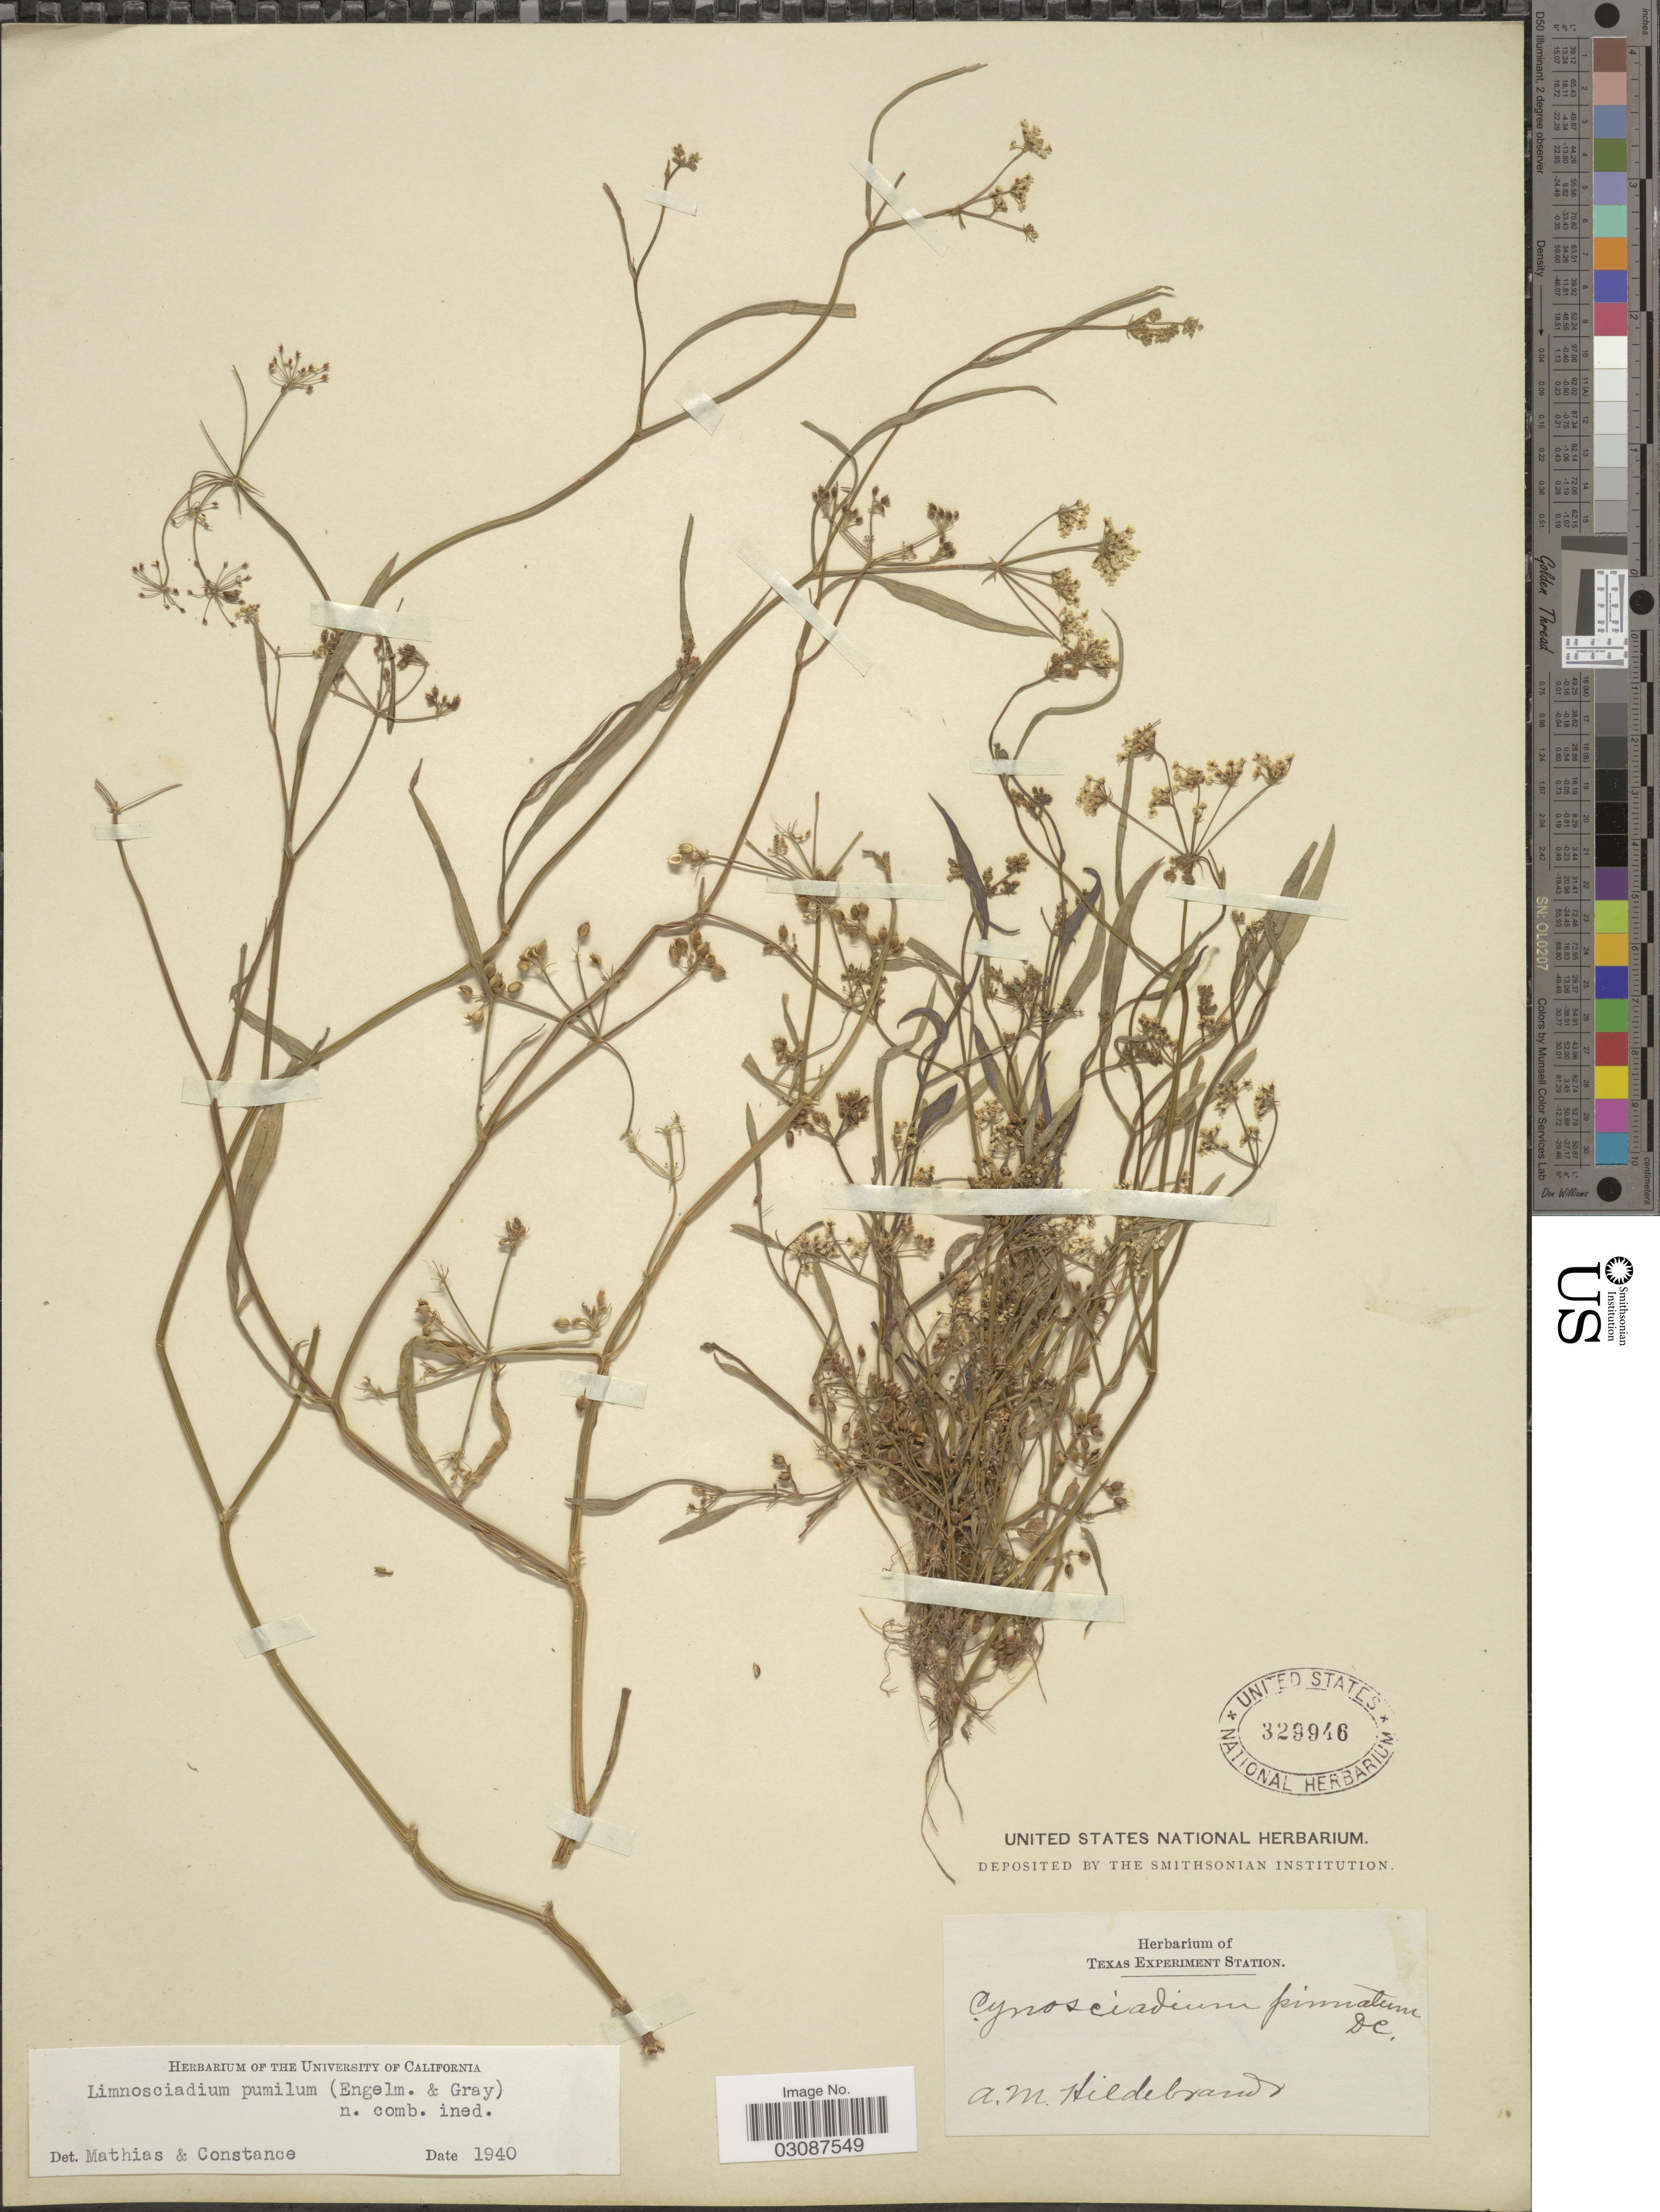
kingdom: Plantae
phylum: Tracheophyta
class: Magnoliopsida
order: Apiales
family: Apiaceae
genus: Limnosciadium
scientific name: Limnosciadium pumilum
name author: (Engelm. & A. Gray) Mathias & Constance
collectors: A. Hildebrandt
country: United States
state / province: Texas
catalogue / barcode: US 329946